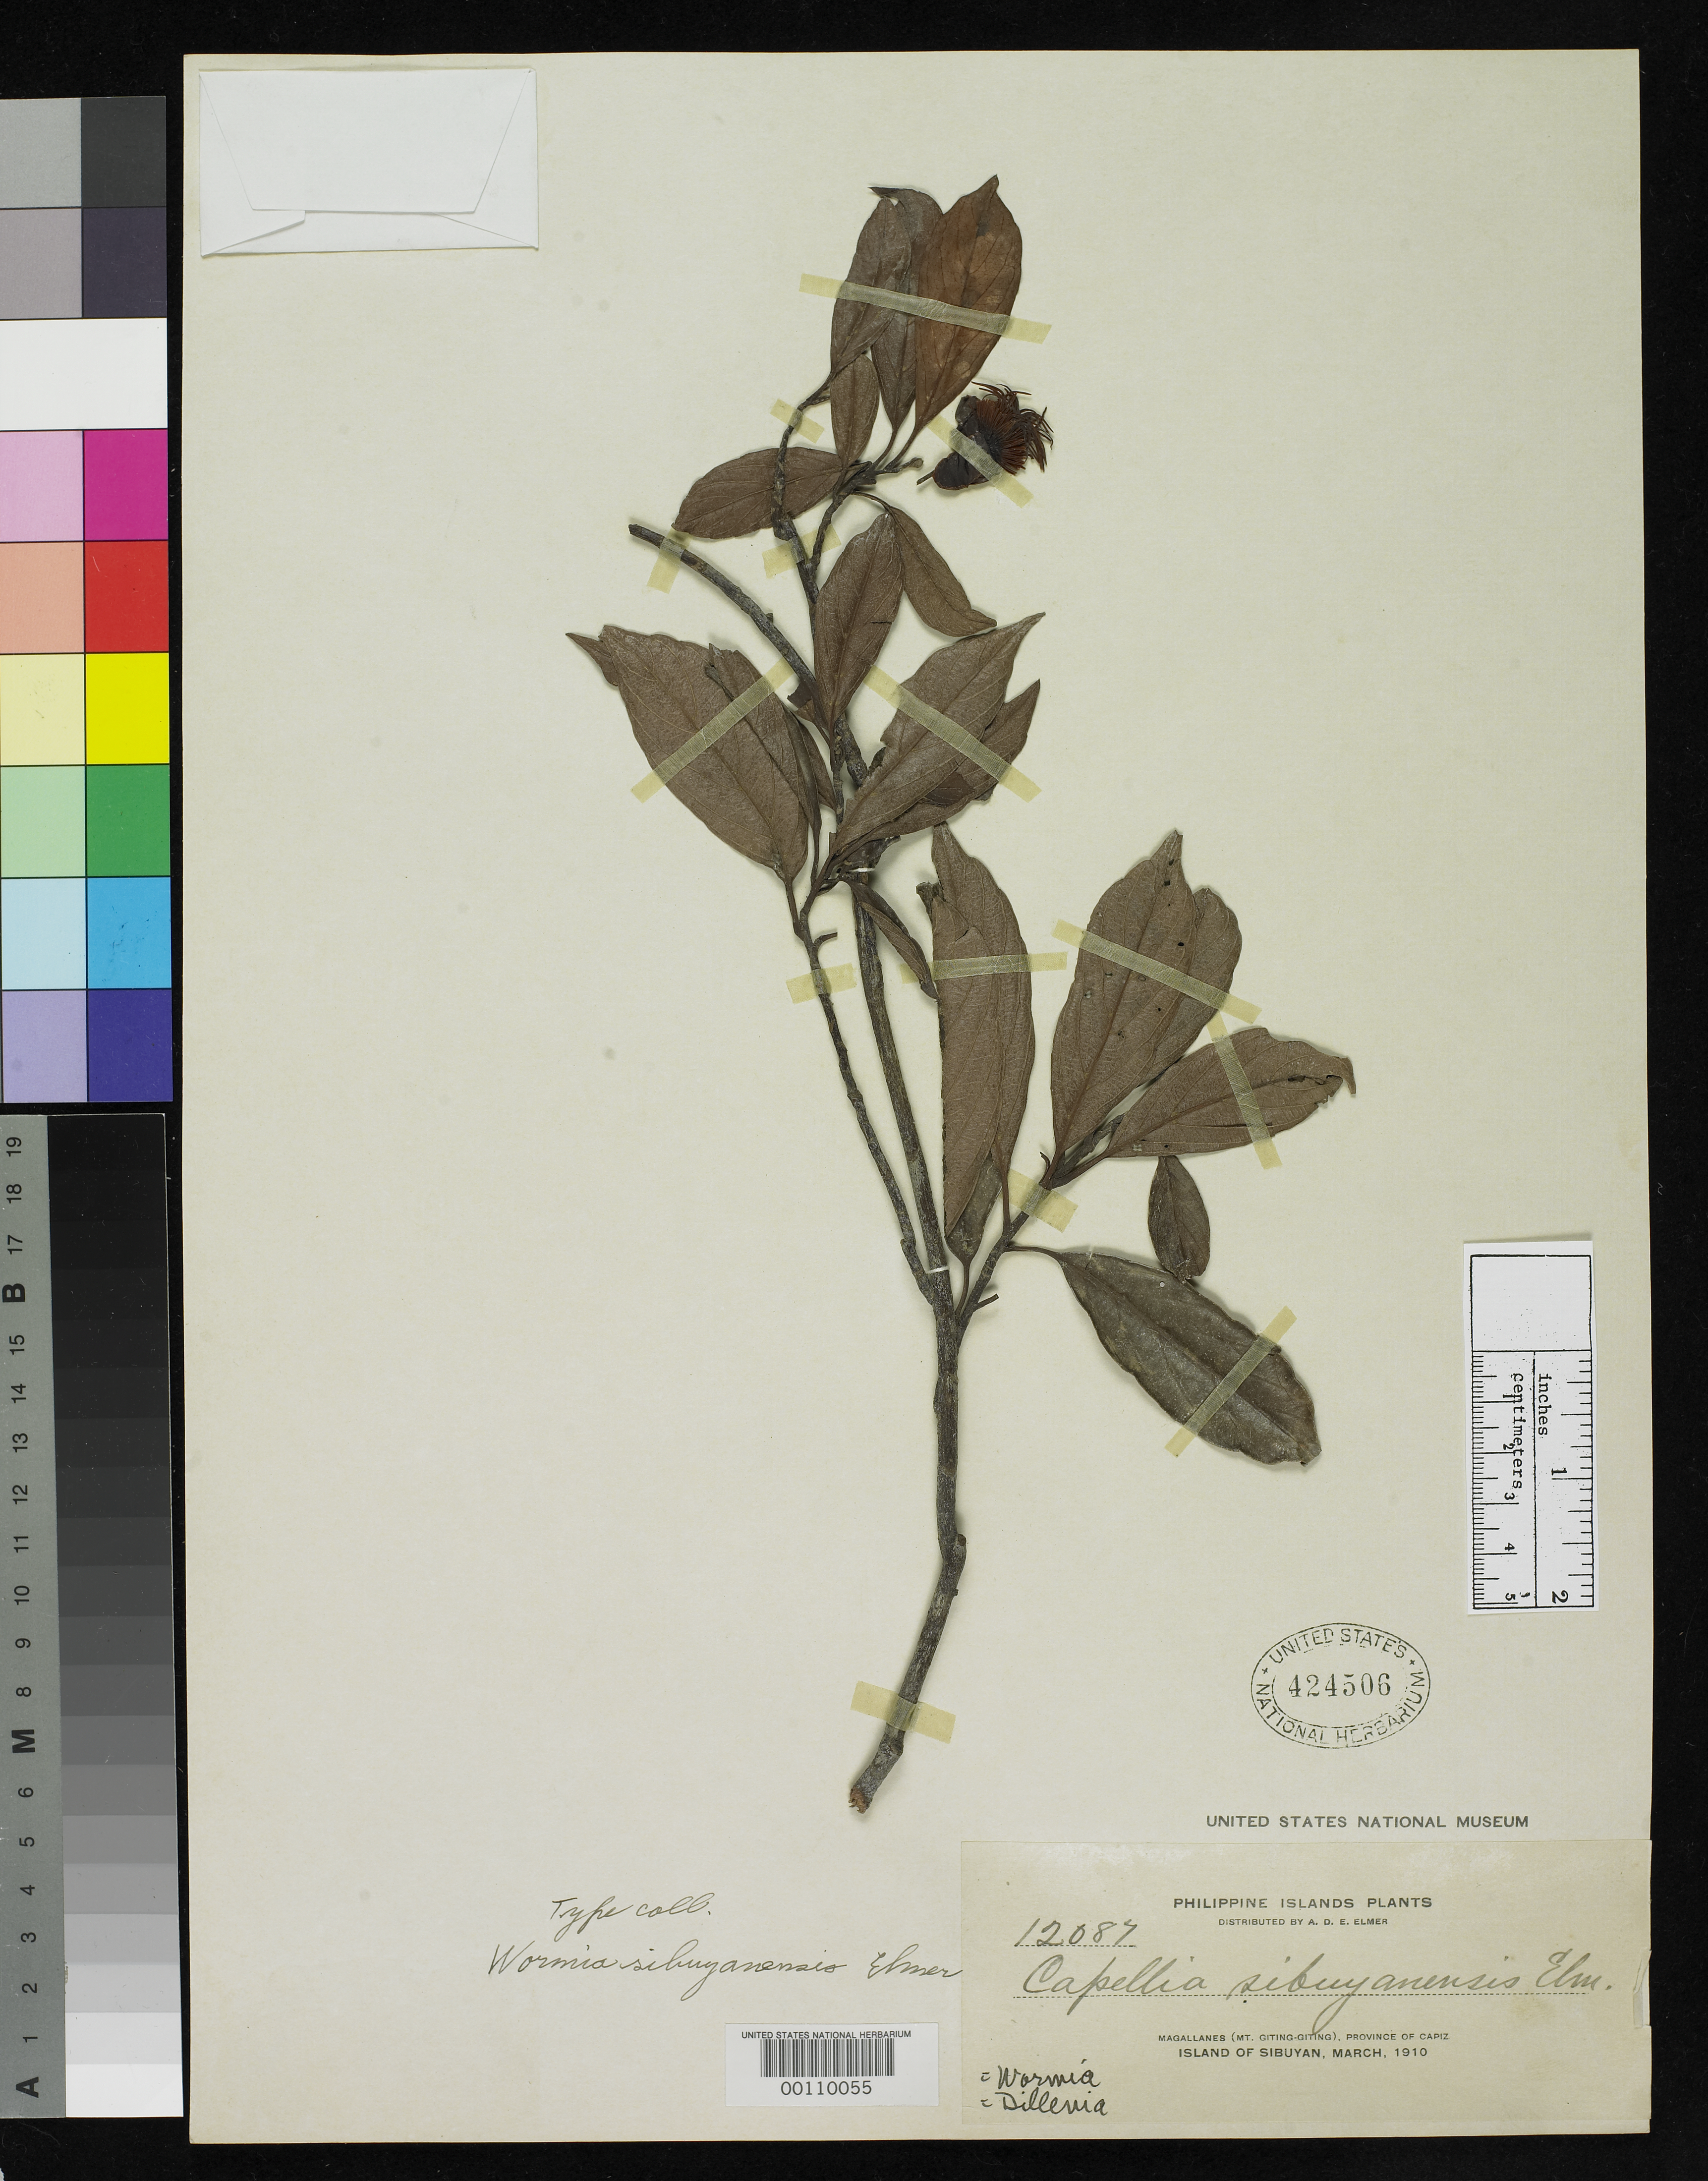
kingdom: Plantae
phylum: Tracheophyta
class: Magnoliopsida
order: Dilleniales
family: Dilleniaceae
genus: Wormia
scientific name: Wormia sibuyanensis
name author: Elmer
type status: Isotype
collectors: A. D. E. Elmer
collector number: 12087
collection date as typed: Mar 1910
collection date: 1910-03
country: Philippines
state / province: Mimaropa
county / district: Romblon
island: Sibuyan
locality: Magallanes, Mt. Giting-Giting.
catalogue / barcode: US 424506